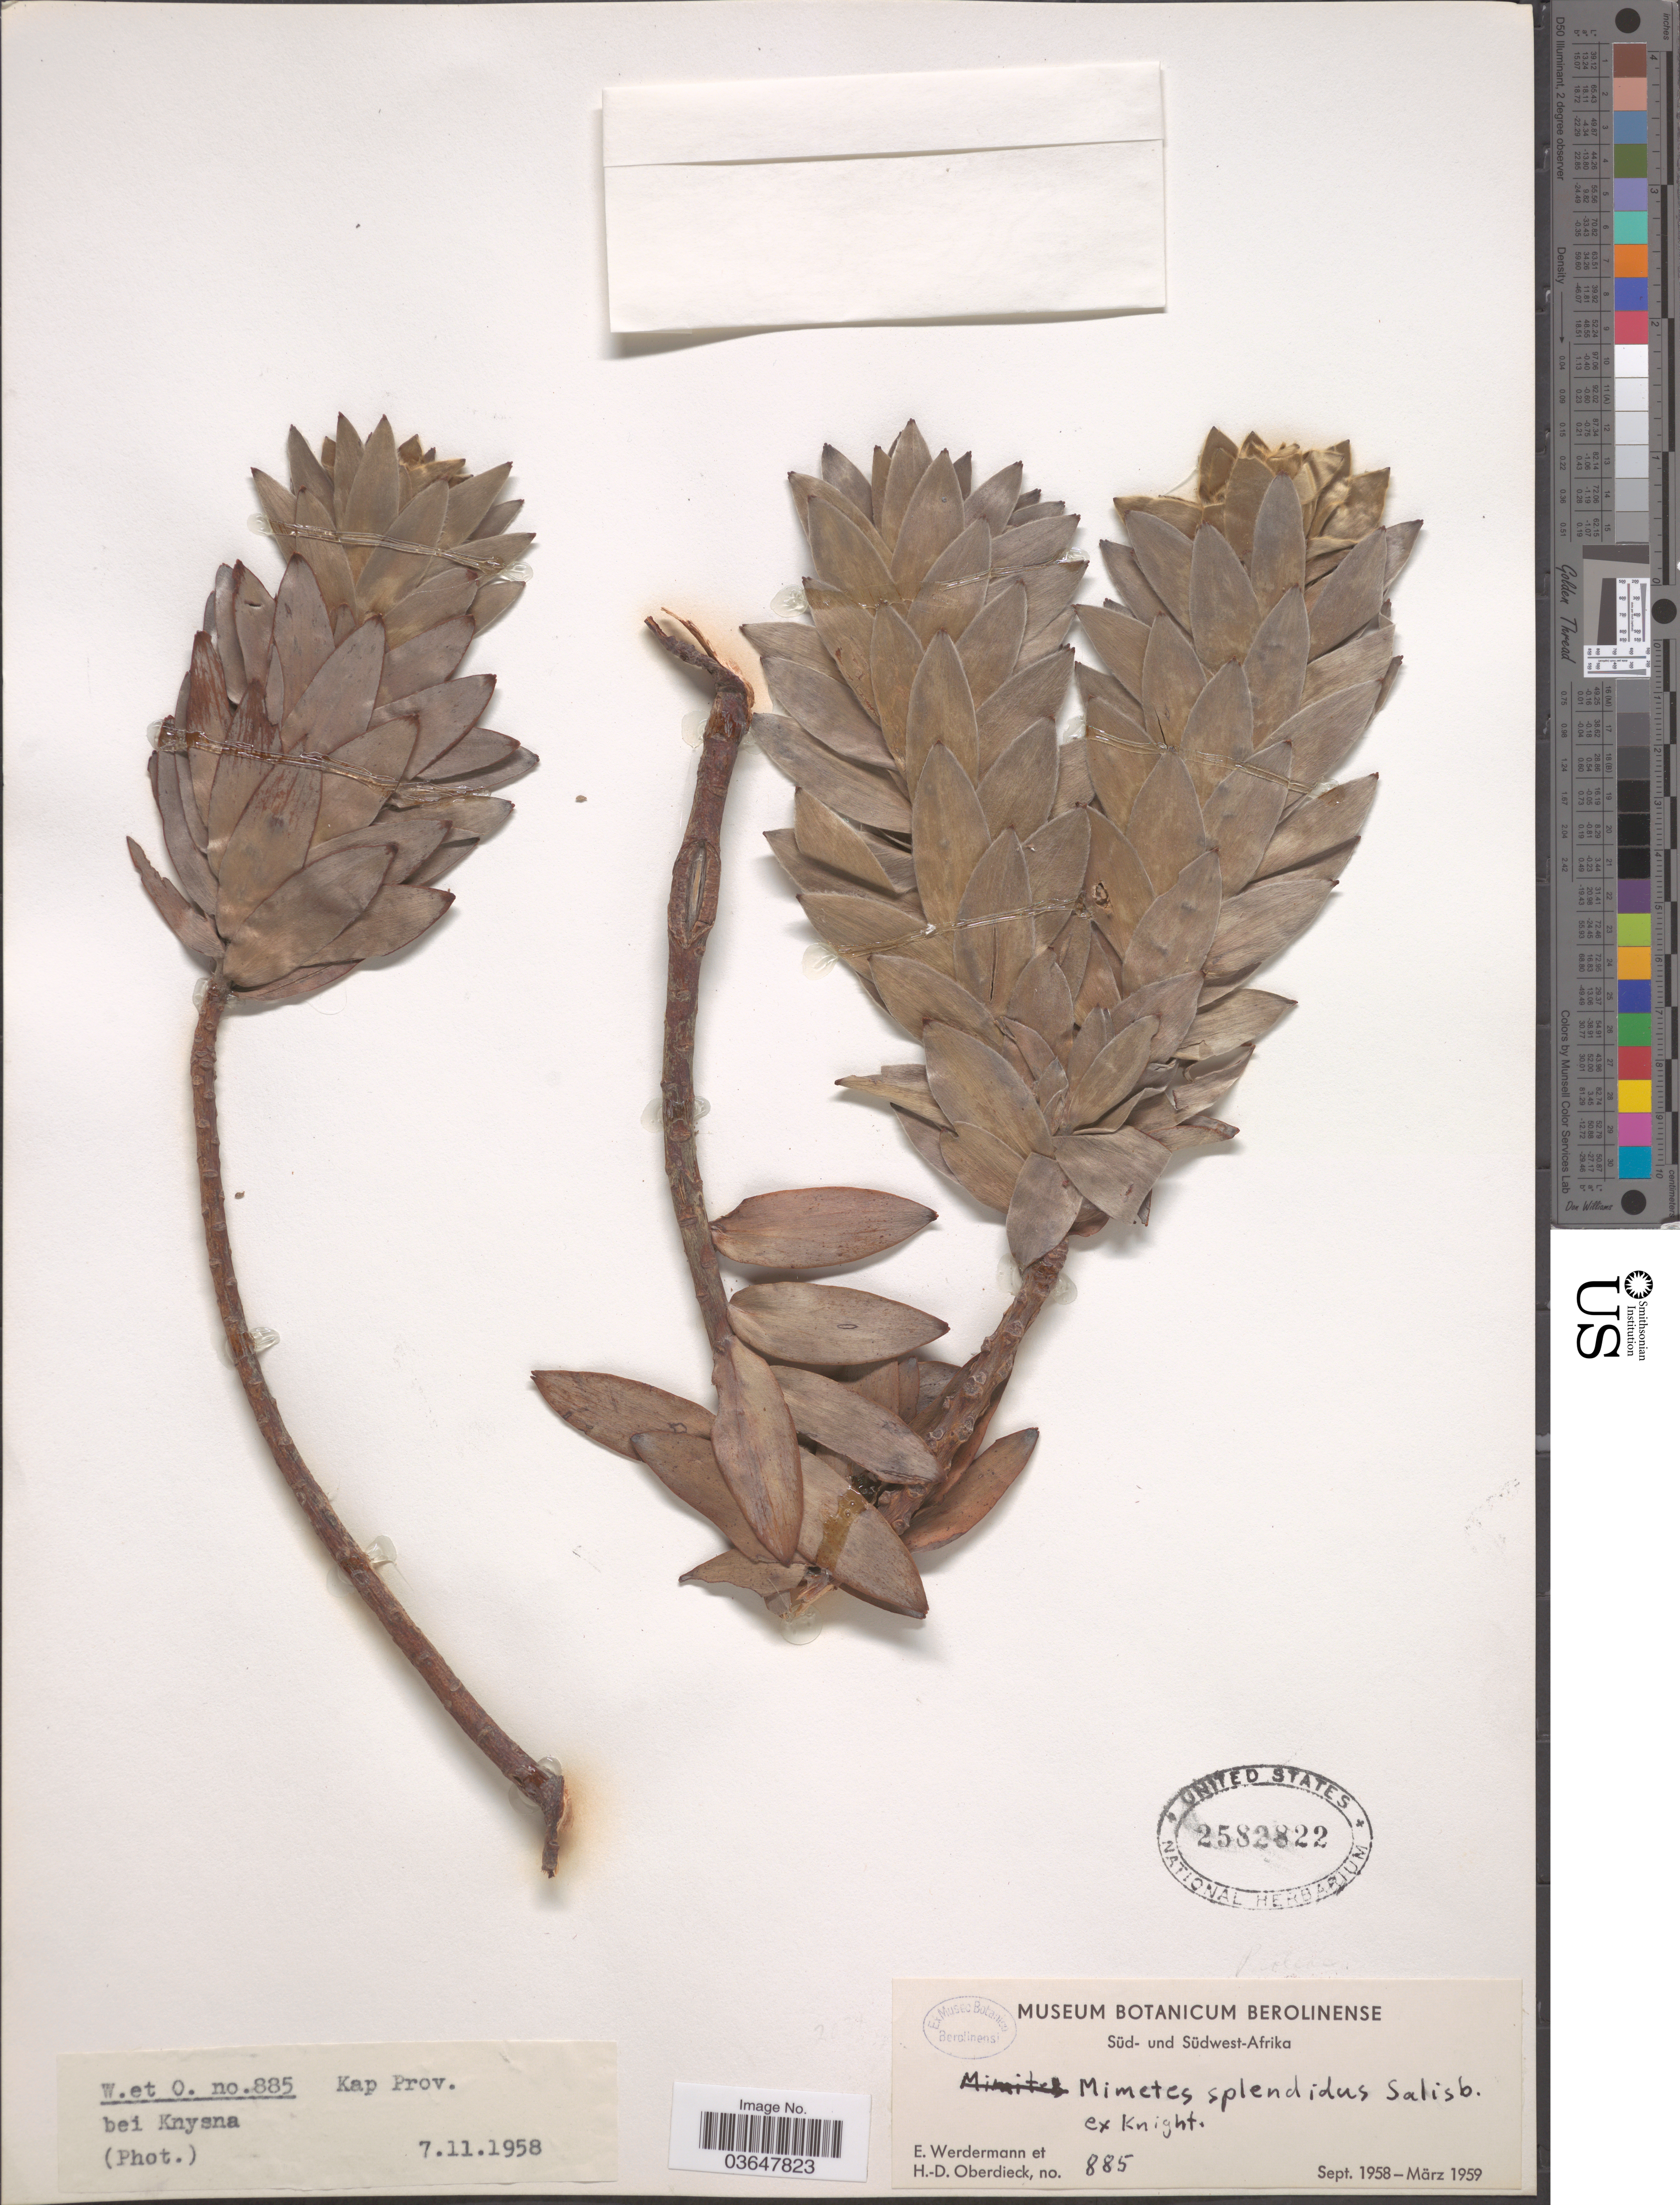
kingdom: Plantae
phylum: Tracheophyta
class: Magnoliopsida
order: Proteales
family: Proteaceae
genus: Mimetes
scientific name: Mimetes splendidus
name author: Salisb. ex Knight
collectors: E. Werdermann & H. Oberdieck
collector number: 885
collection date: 1958-11-07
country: South Africa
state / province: Western Cape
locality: Kap Prov. bei Knysna.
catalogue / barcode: US 2582822